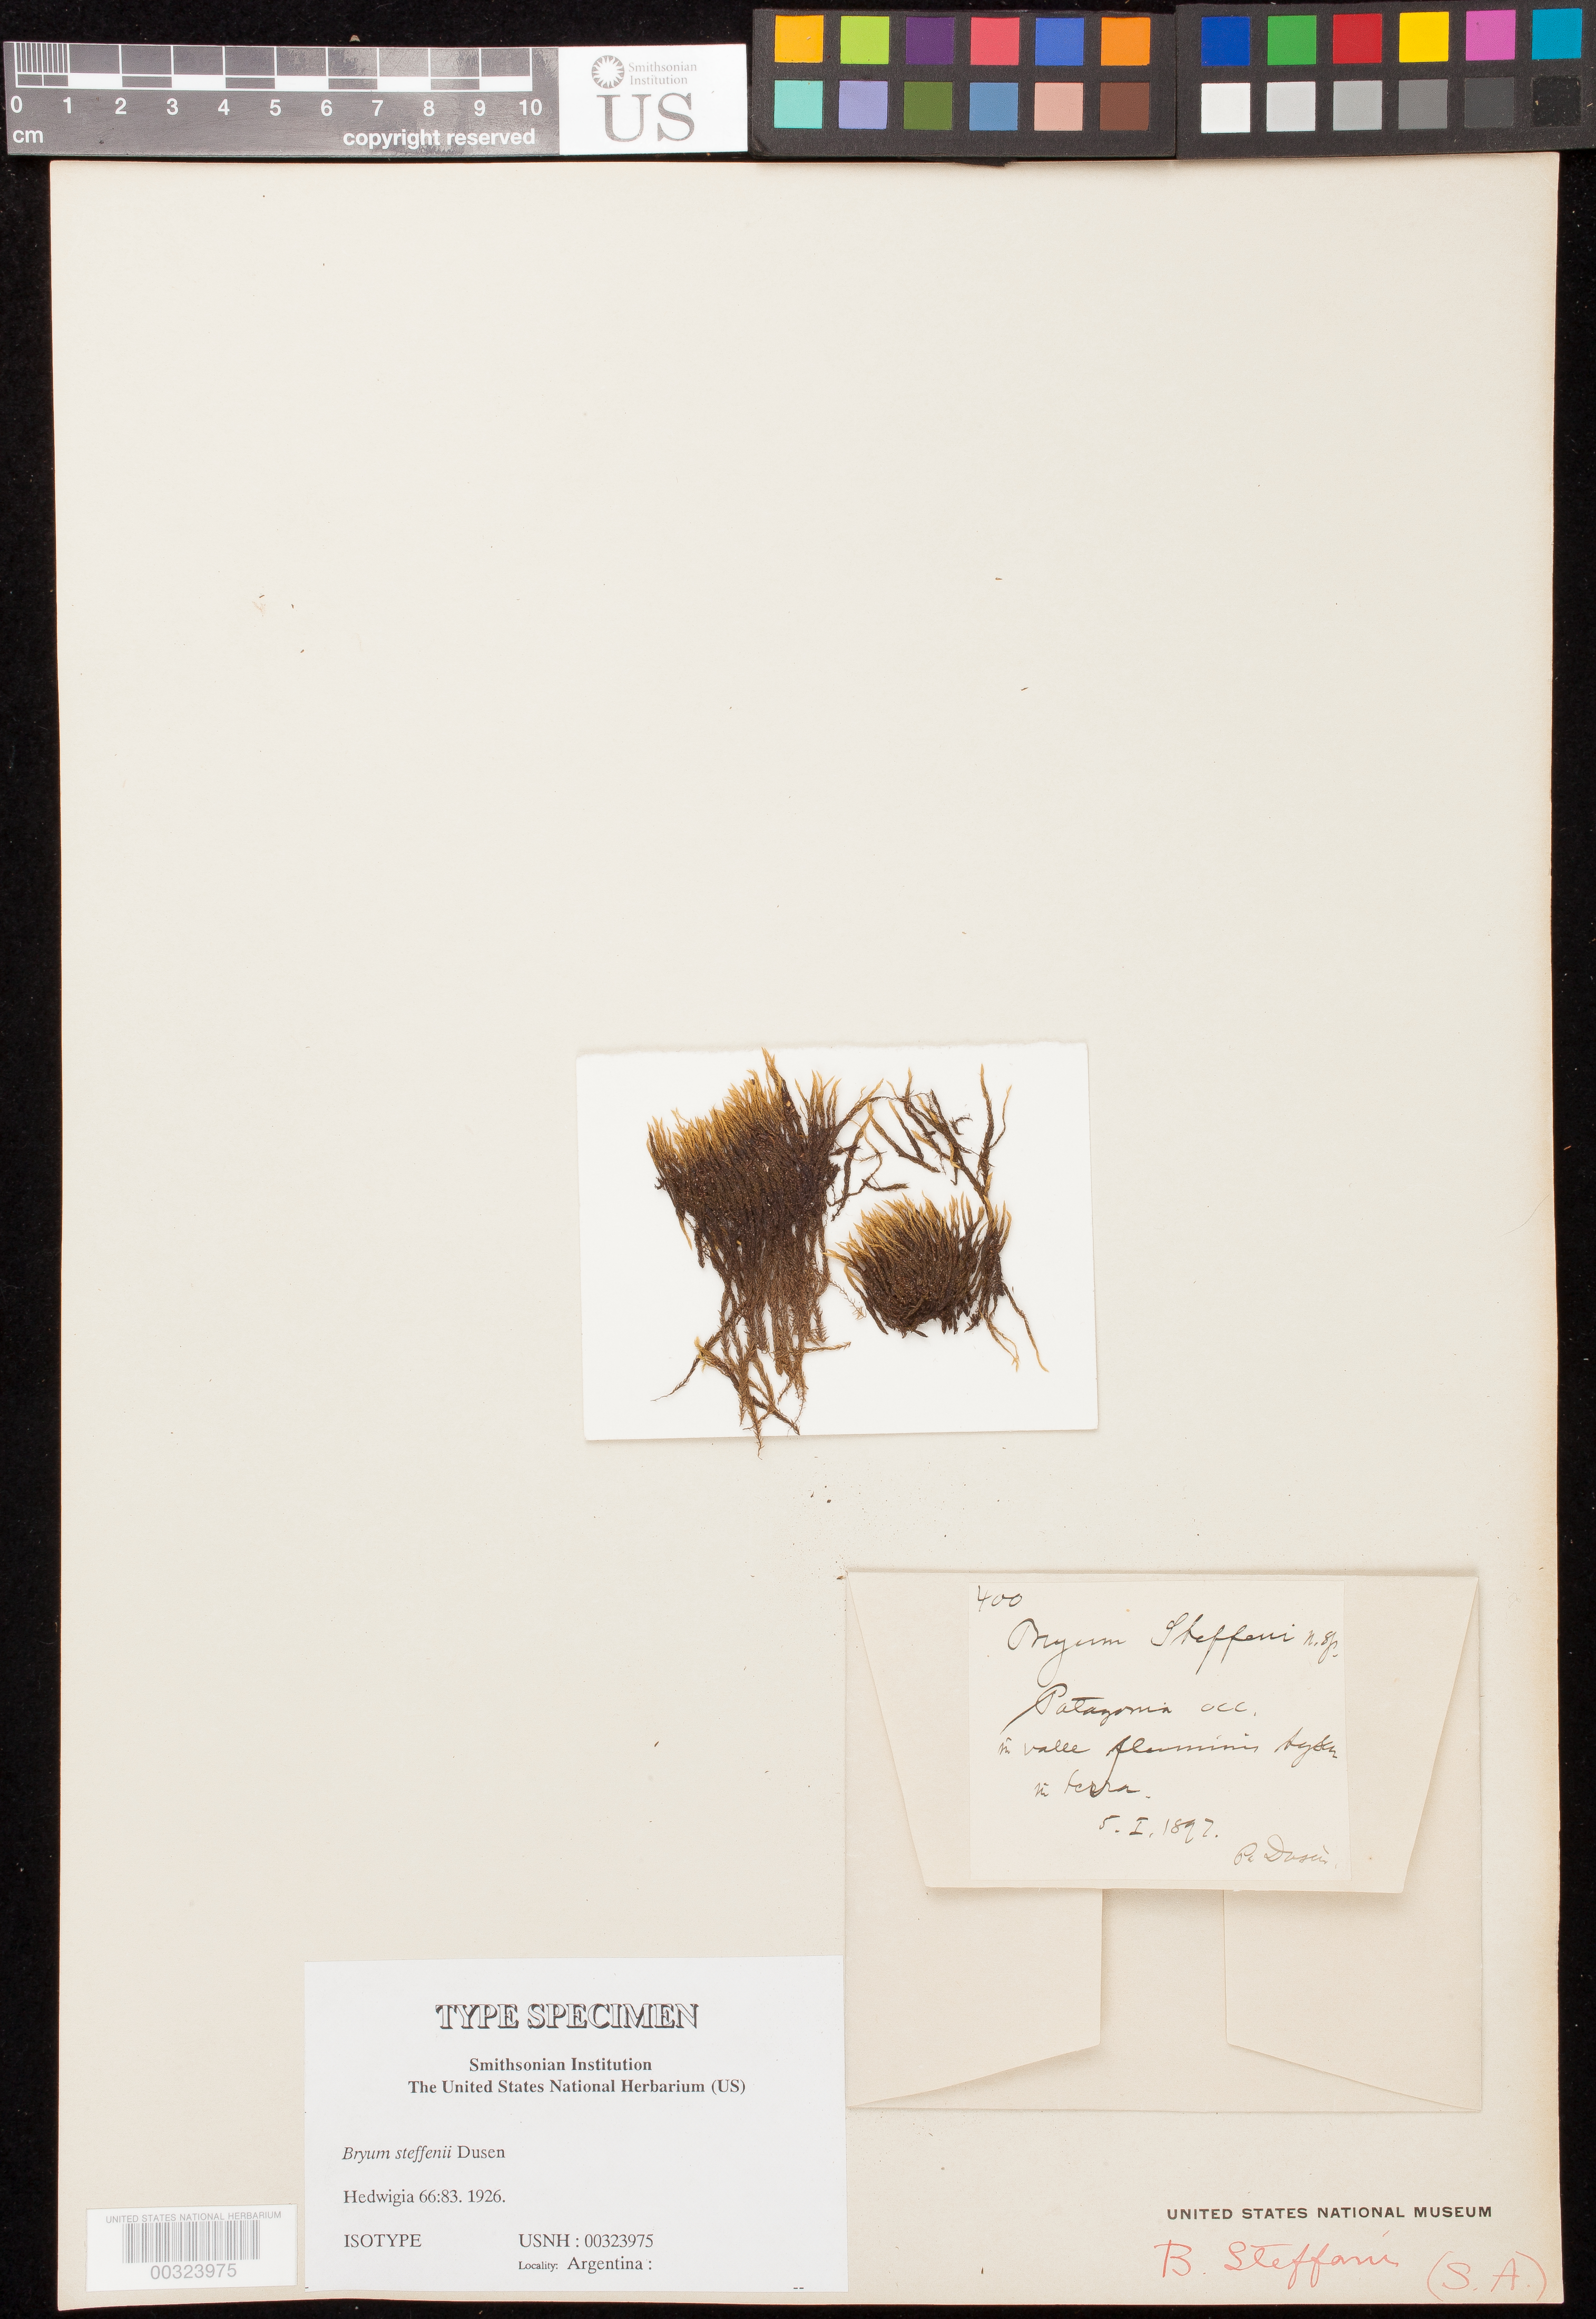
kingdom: Plantae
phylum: Bryophyta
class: Bryopsida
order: Bryales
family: Bryaceae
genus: Bryum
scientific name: Bryum steffenii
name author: Dusén ex Herzog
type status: Isotype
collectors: P. Dusén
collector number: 400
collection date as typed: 05 May 1897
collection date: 1897-05-05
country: Argentina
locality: Patagonia occidentalis in valle fluminis Aysen in terra. [Western Patagonia in the valley of Aysen River on land. (Locality points more towards Chile in the province of Aisén del General Carlos Ibáñez del Campo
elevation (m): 1067